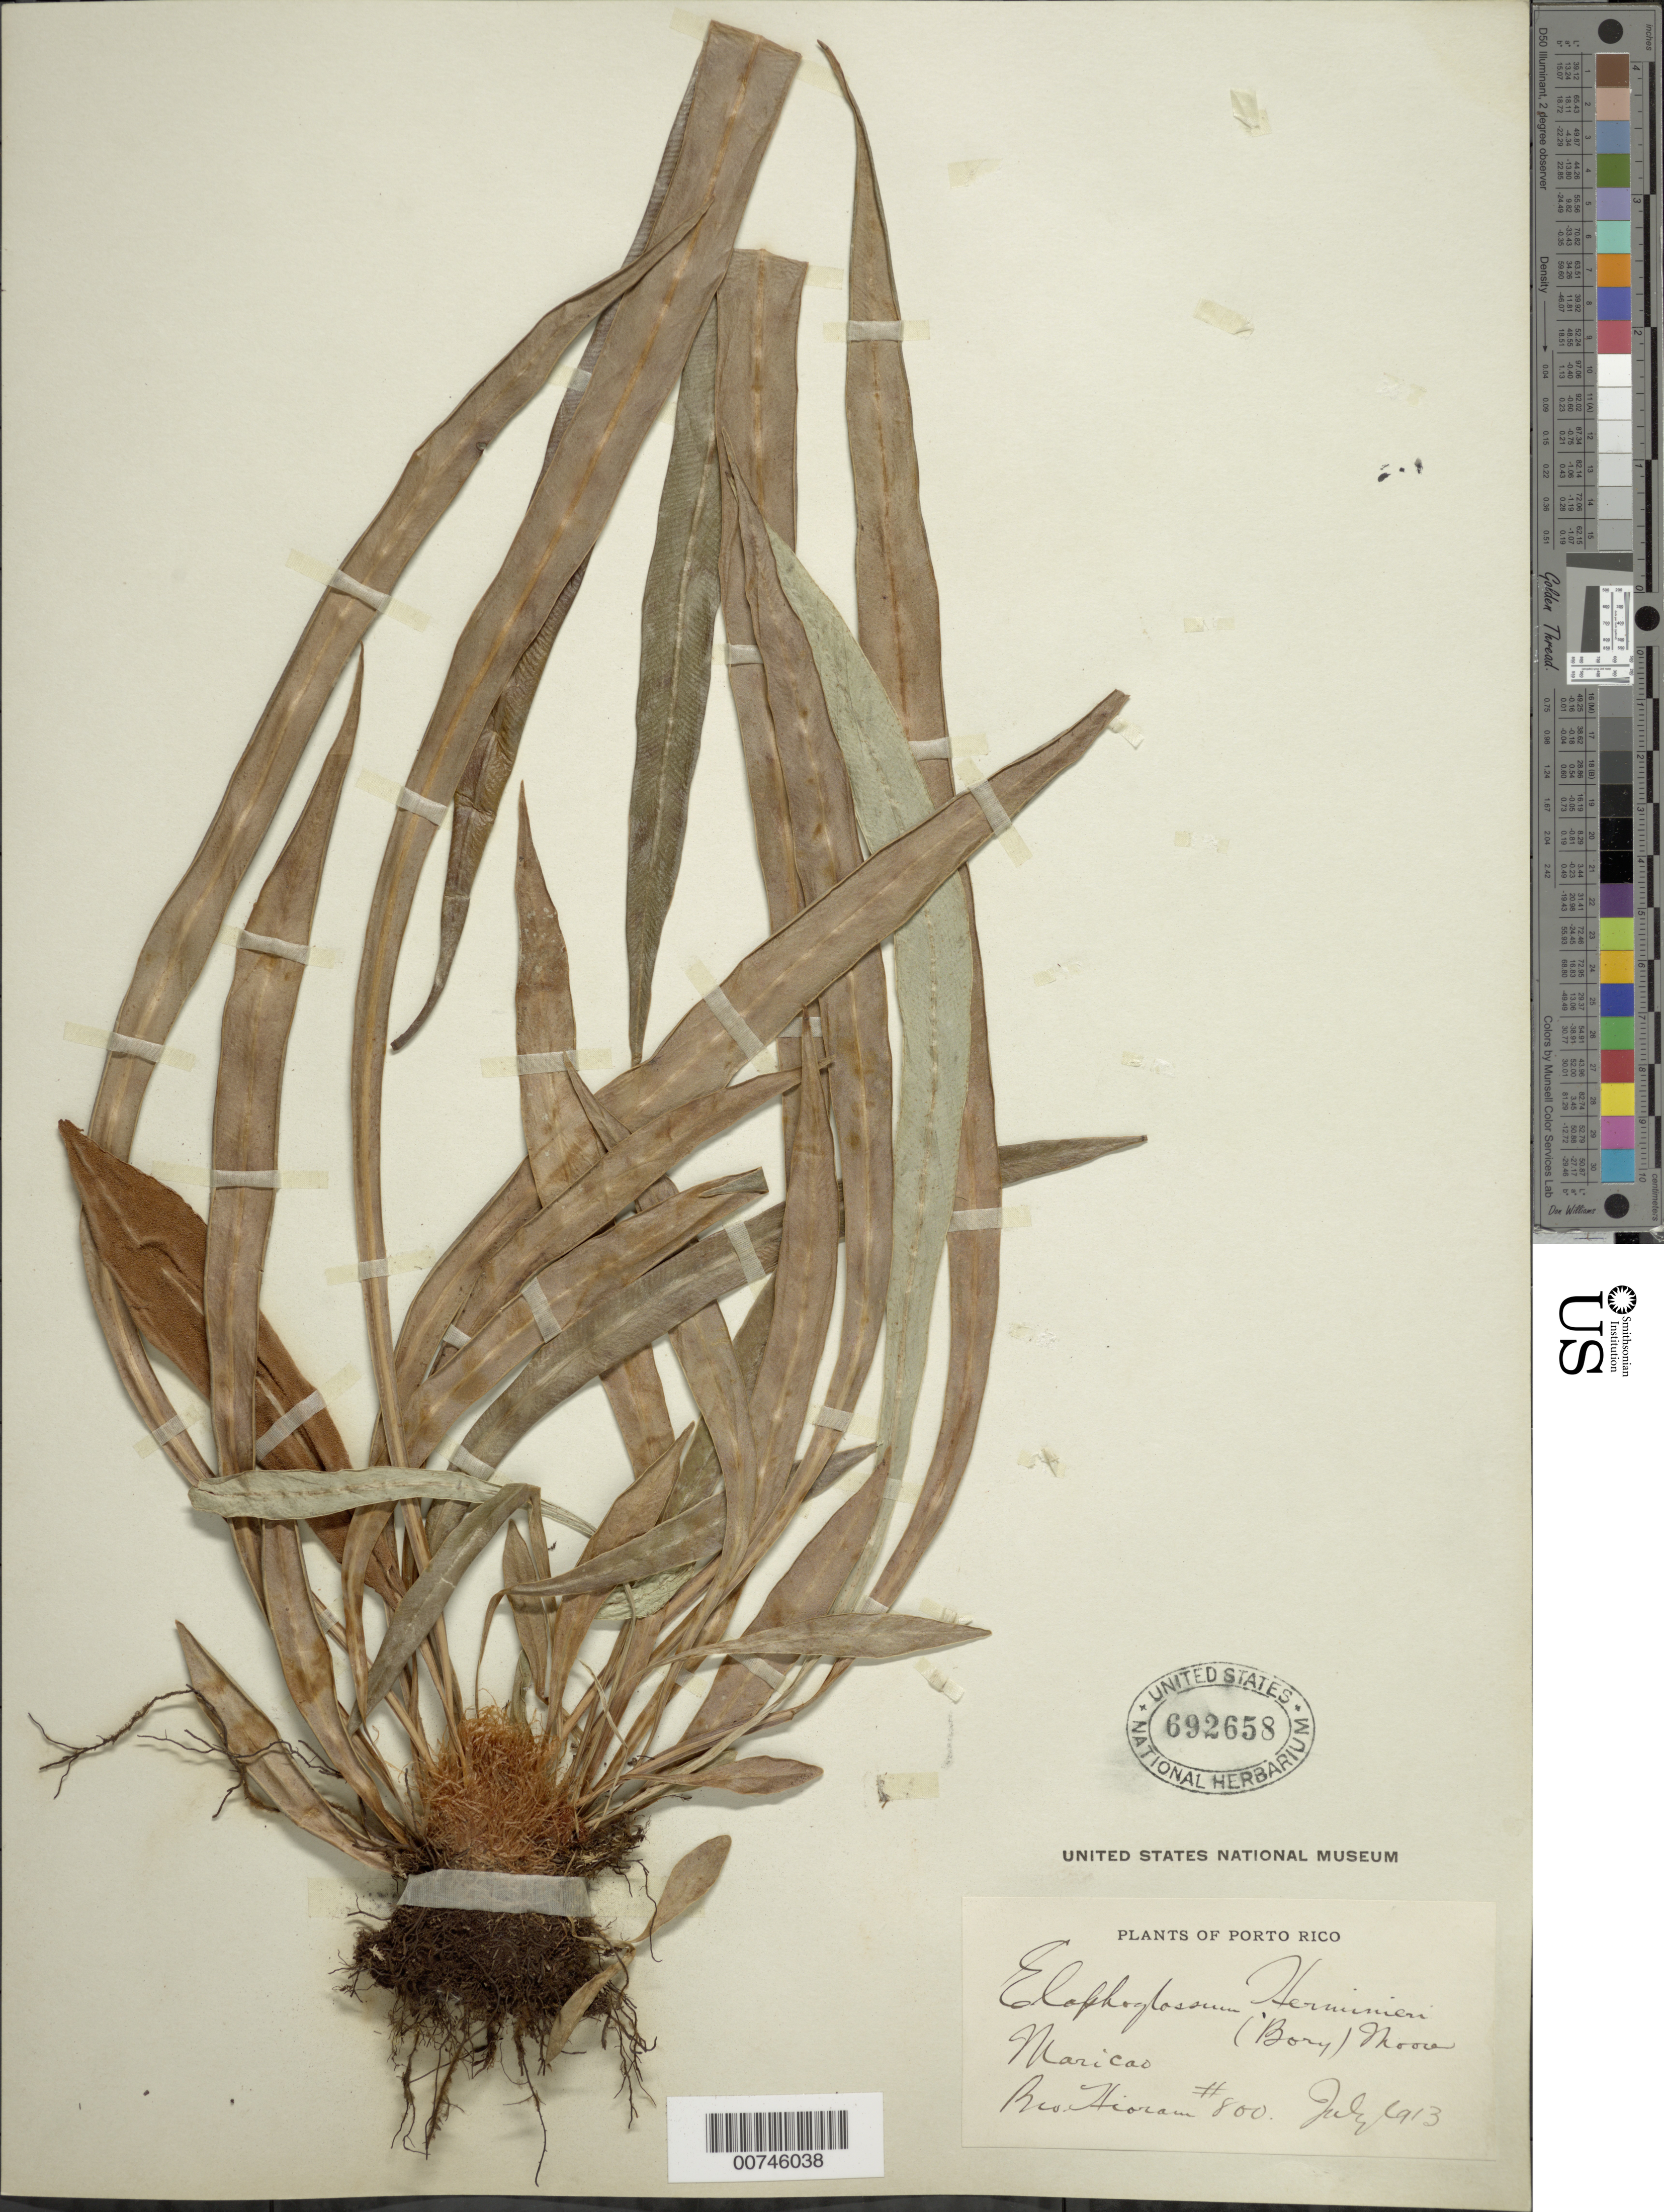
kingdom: Plantae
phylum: Tracheophyta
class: Polypodiopsida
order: Polypodiales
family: Dryopteridaceae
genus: Elaphoglossum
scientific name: Elaphoglossum herminieri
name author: (Bory & Fée) T. Moore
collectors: Bro. Hioram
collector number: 800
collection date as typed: Jul 1913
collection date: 1913-07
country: Puerto Rico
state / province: Maricao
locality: Maricao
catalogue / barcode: US 692658